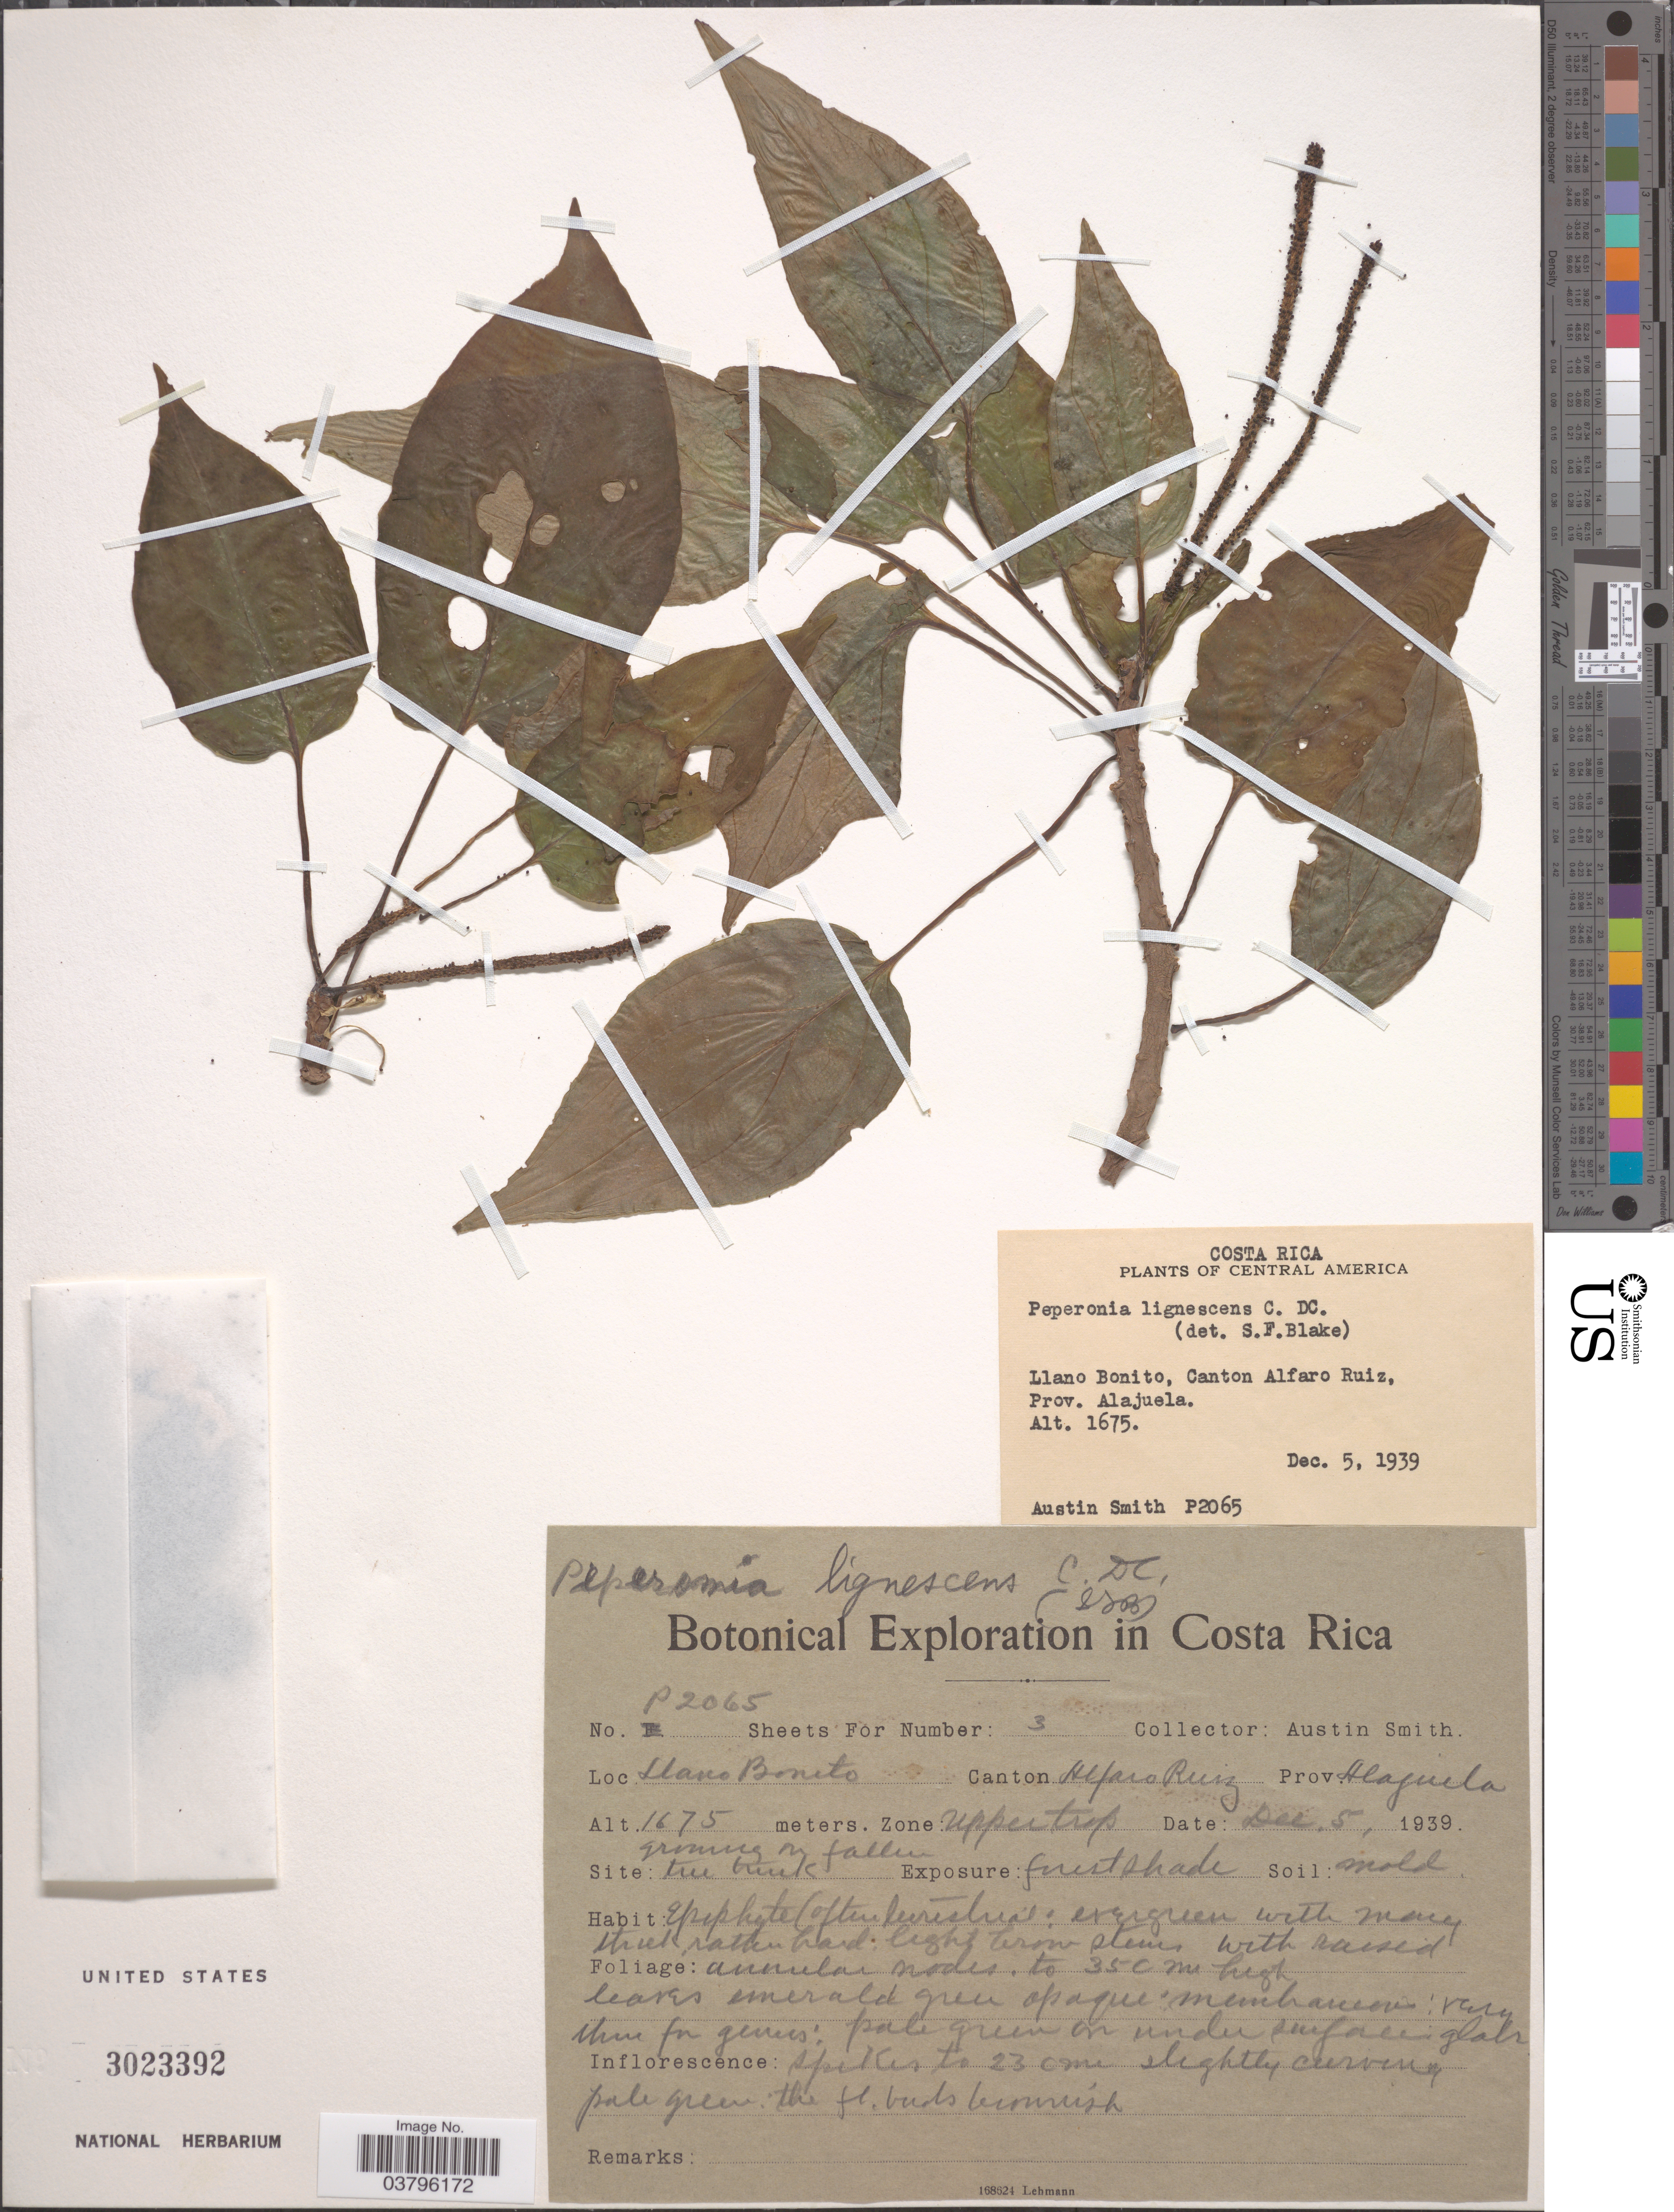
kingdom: Plantae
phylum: Tracheophyta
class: Magnoliopsida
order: Piperales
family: Piperaceae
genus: Peperomia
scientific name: Peperomia lignescens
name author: C. DC.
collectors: Aust P. Smith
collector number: P2065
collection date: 1939-12-05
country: Costa Rica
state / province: Alajuela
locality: Llano Bonito, Canton Alfaro Ruiz.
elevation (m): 1675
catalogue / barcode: US 3023392